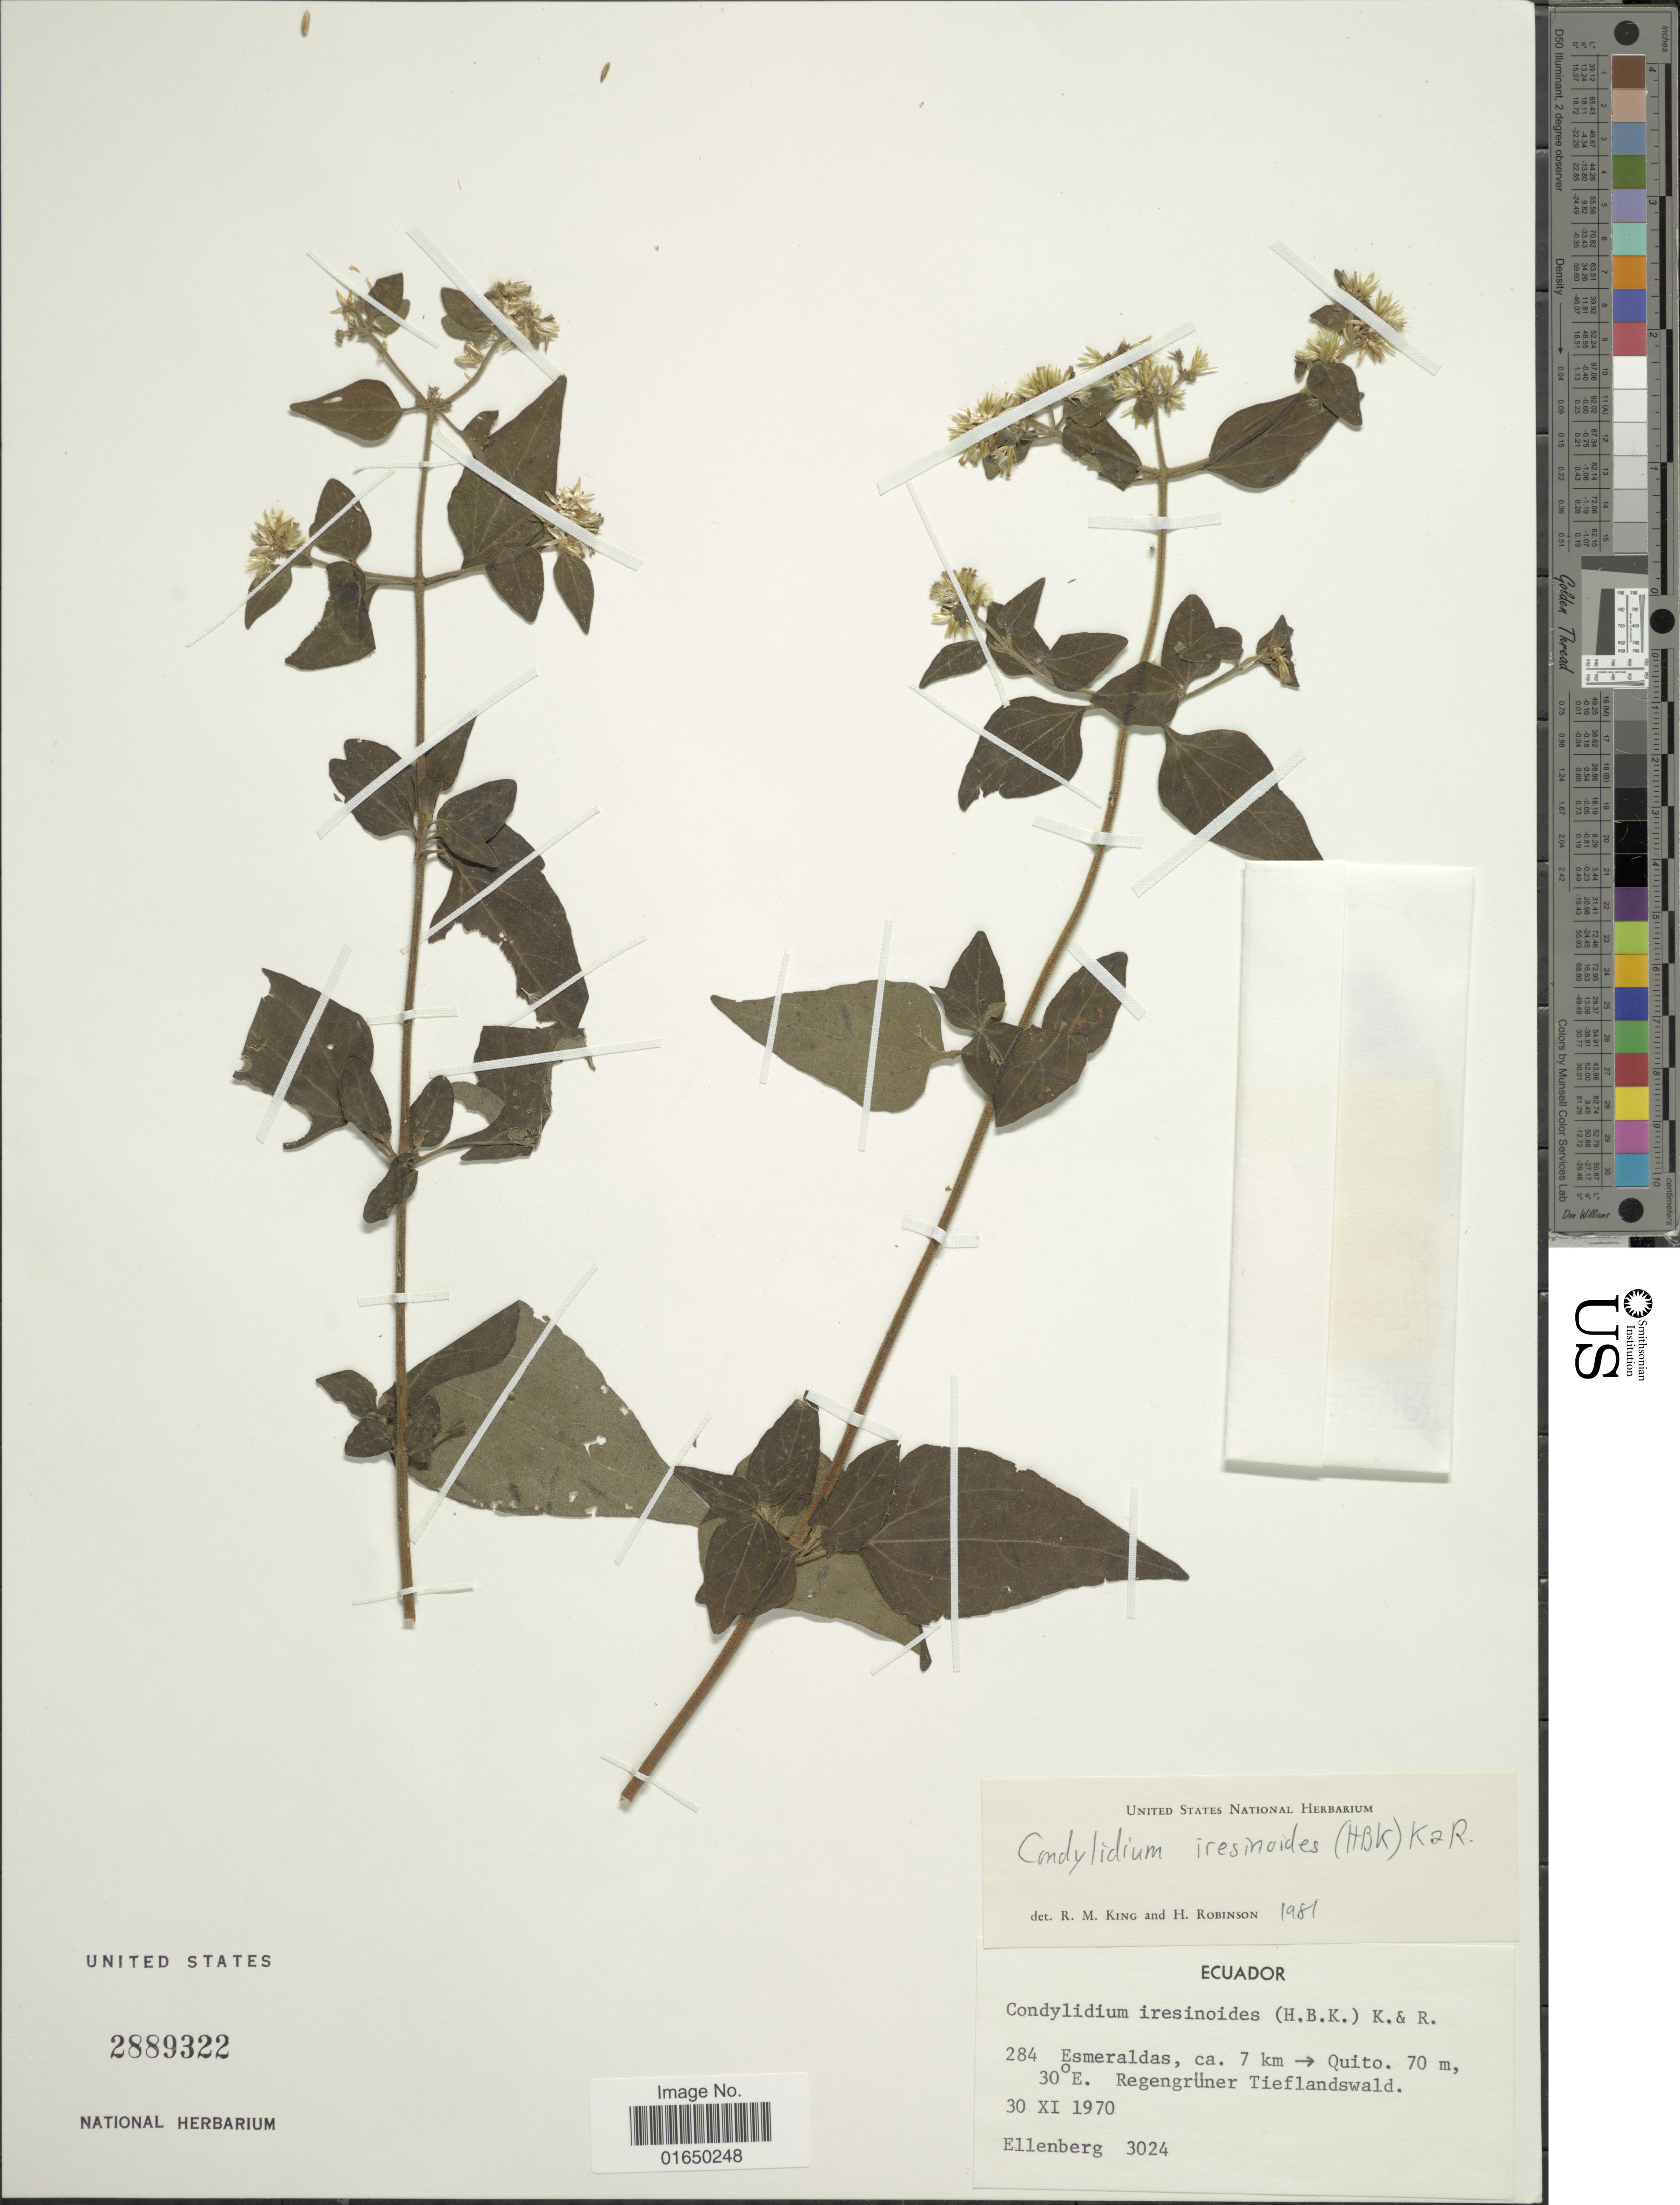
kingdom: Plantae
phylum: Tracheophyta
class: Magnoliopsida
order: Asterales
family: Asteraceae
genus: Condylidium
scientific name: Condylidium iresinoides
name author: (Kunth) R.M. King & H. Rob.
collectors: H. Ellenberg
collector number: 3024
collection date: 1970-11-30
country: Ecuador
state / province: Esmeraldas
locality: Ca 7 km - Quito. 70 m, 30°E. Regengrüner Tieflandswald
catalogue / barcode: US 2889322